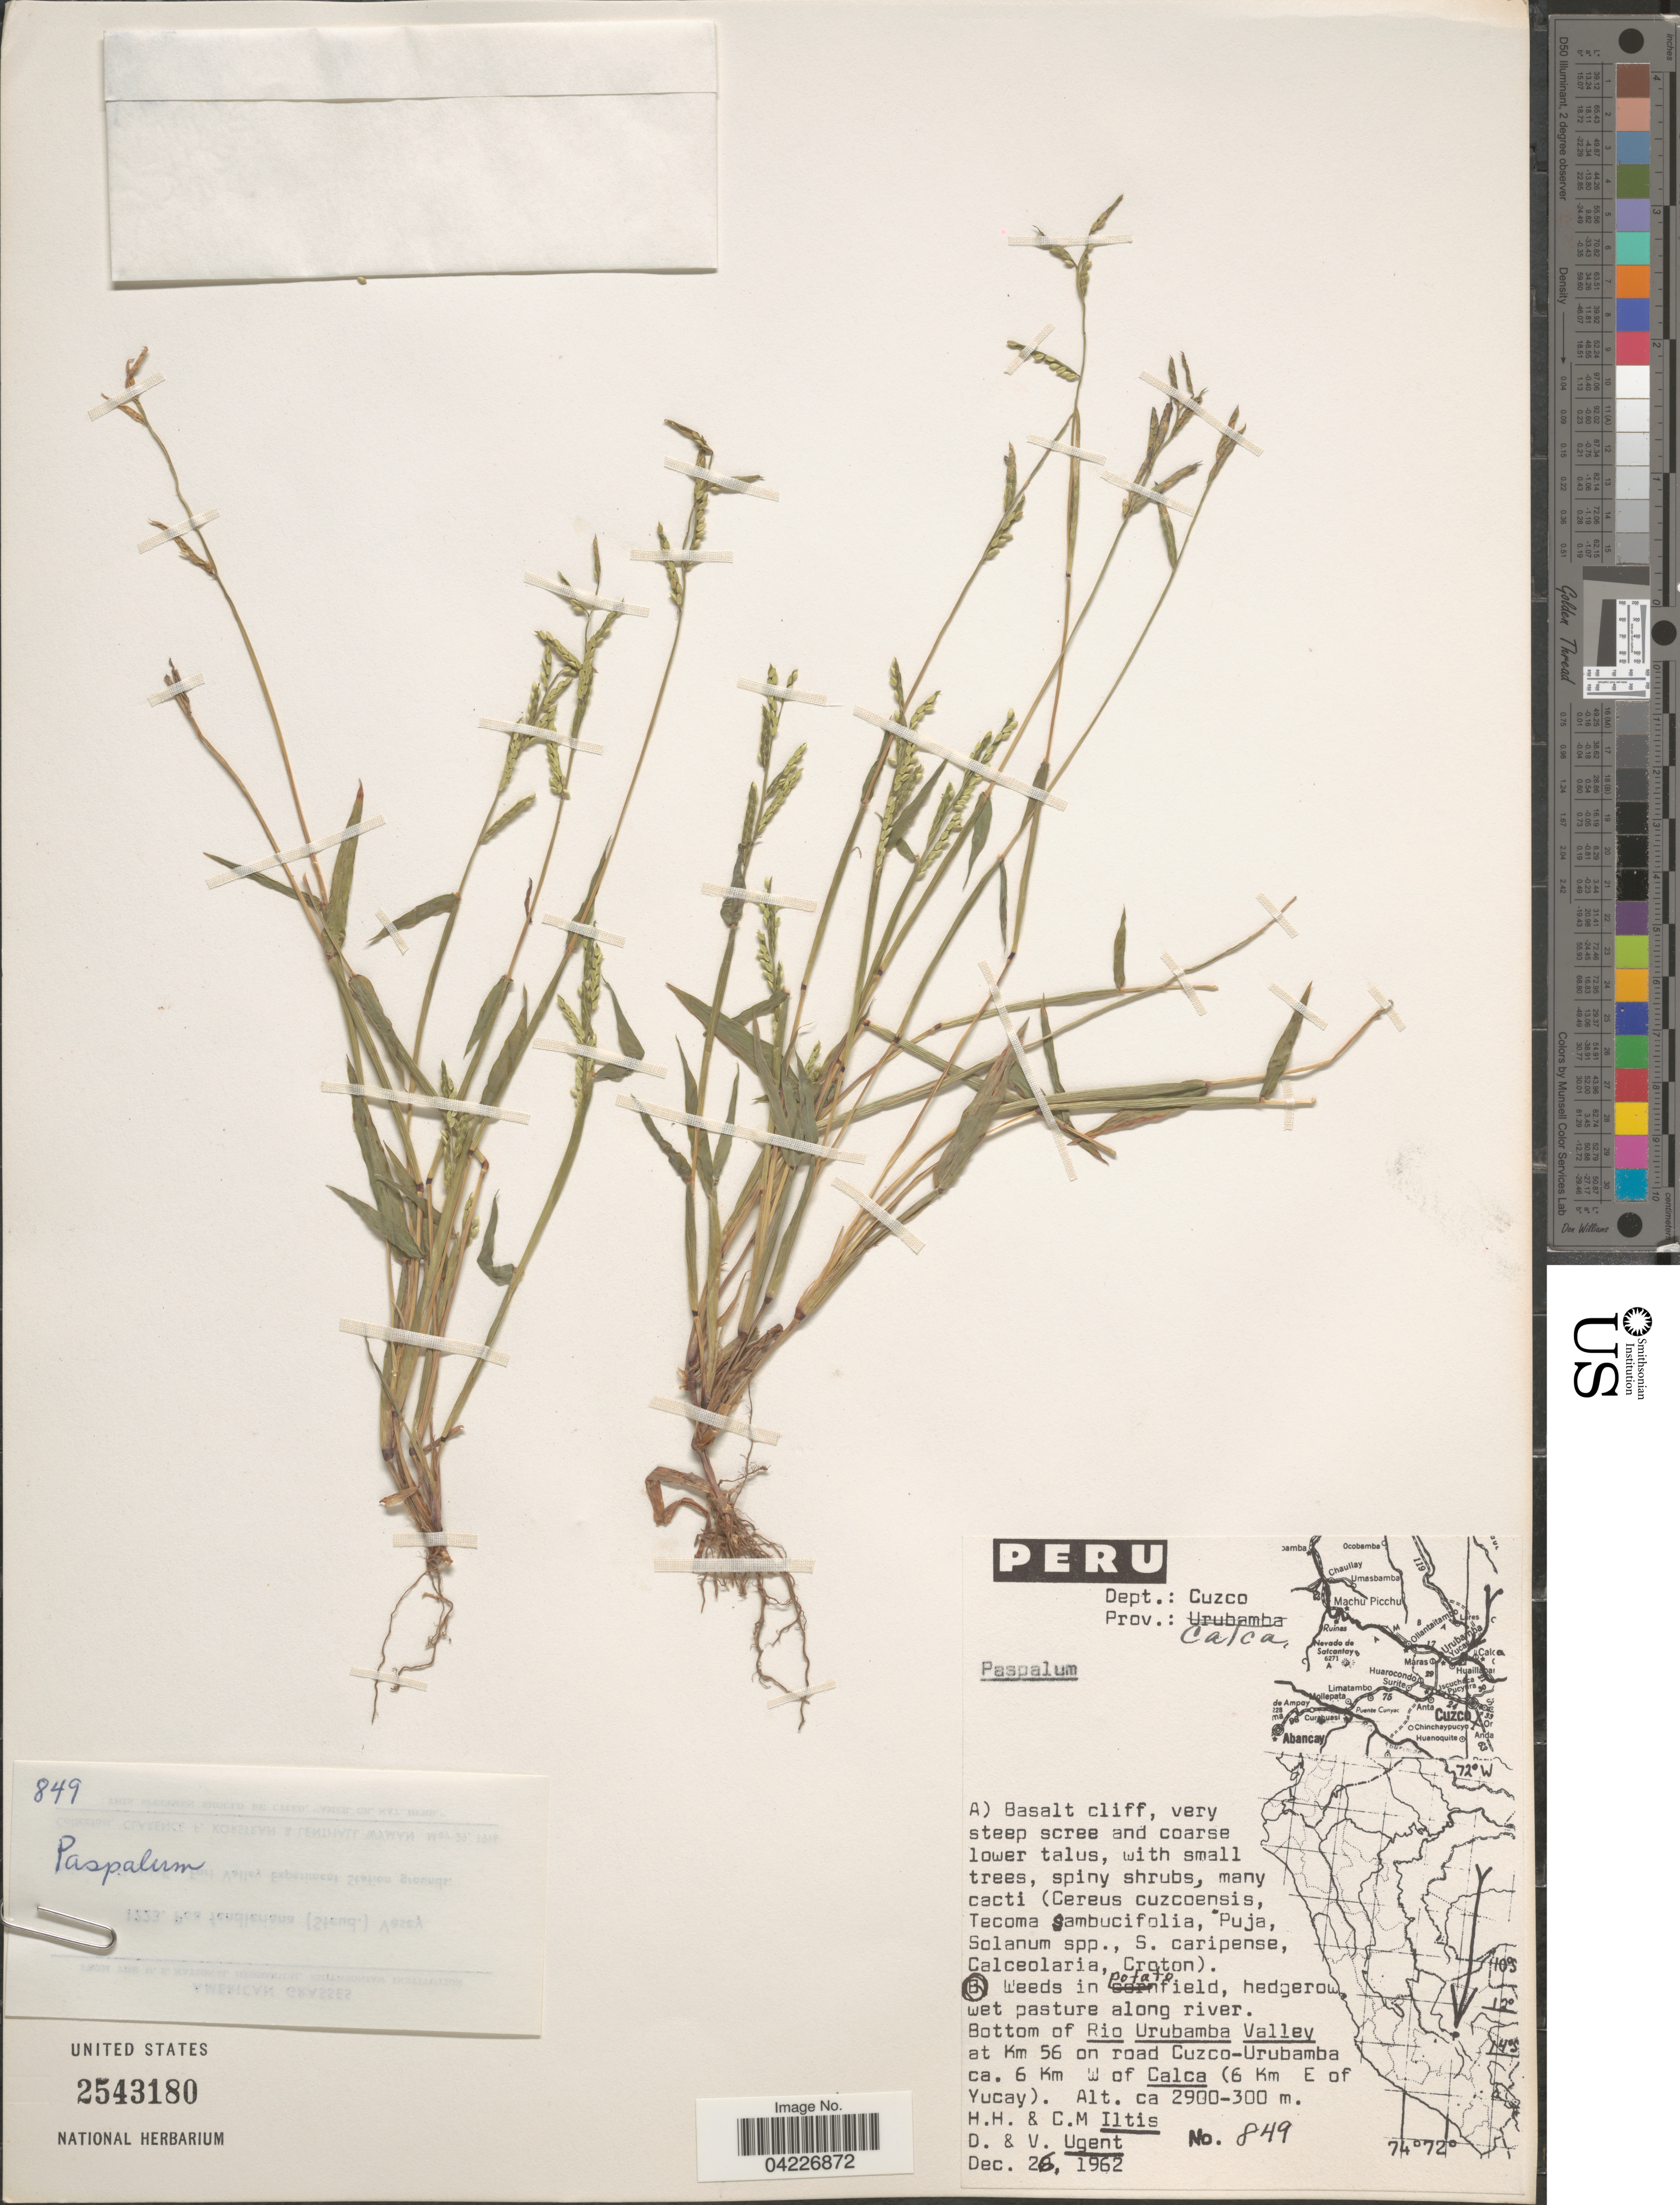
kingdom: Plantae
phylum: Tracheophyta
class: Liliopsida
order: Poales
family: Poaceae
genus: Paspalum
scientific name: Paspalum sp.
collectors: H. H. Iltis, C. M Iltis, D. Ugent & V. Ugent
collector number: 849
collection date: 1962-12-26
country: Peru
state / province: Cusco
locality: Dept.: Cuzco. Prov.: Calca. In potato field, hedgerow, wet pasture along river. Bottom of Rio Urubamba Valley at Km 56 on road Cuzco-Urubamba ca. 6 Km W of Calca (6 Km E of Yucay).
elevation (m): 300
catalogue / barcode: US 2543180